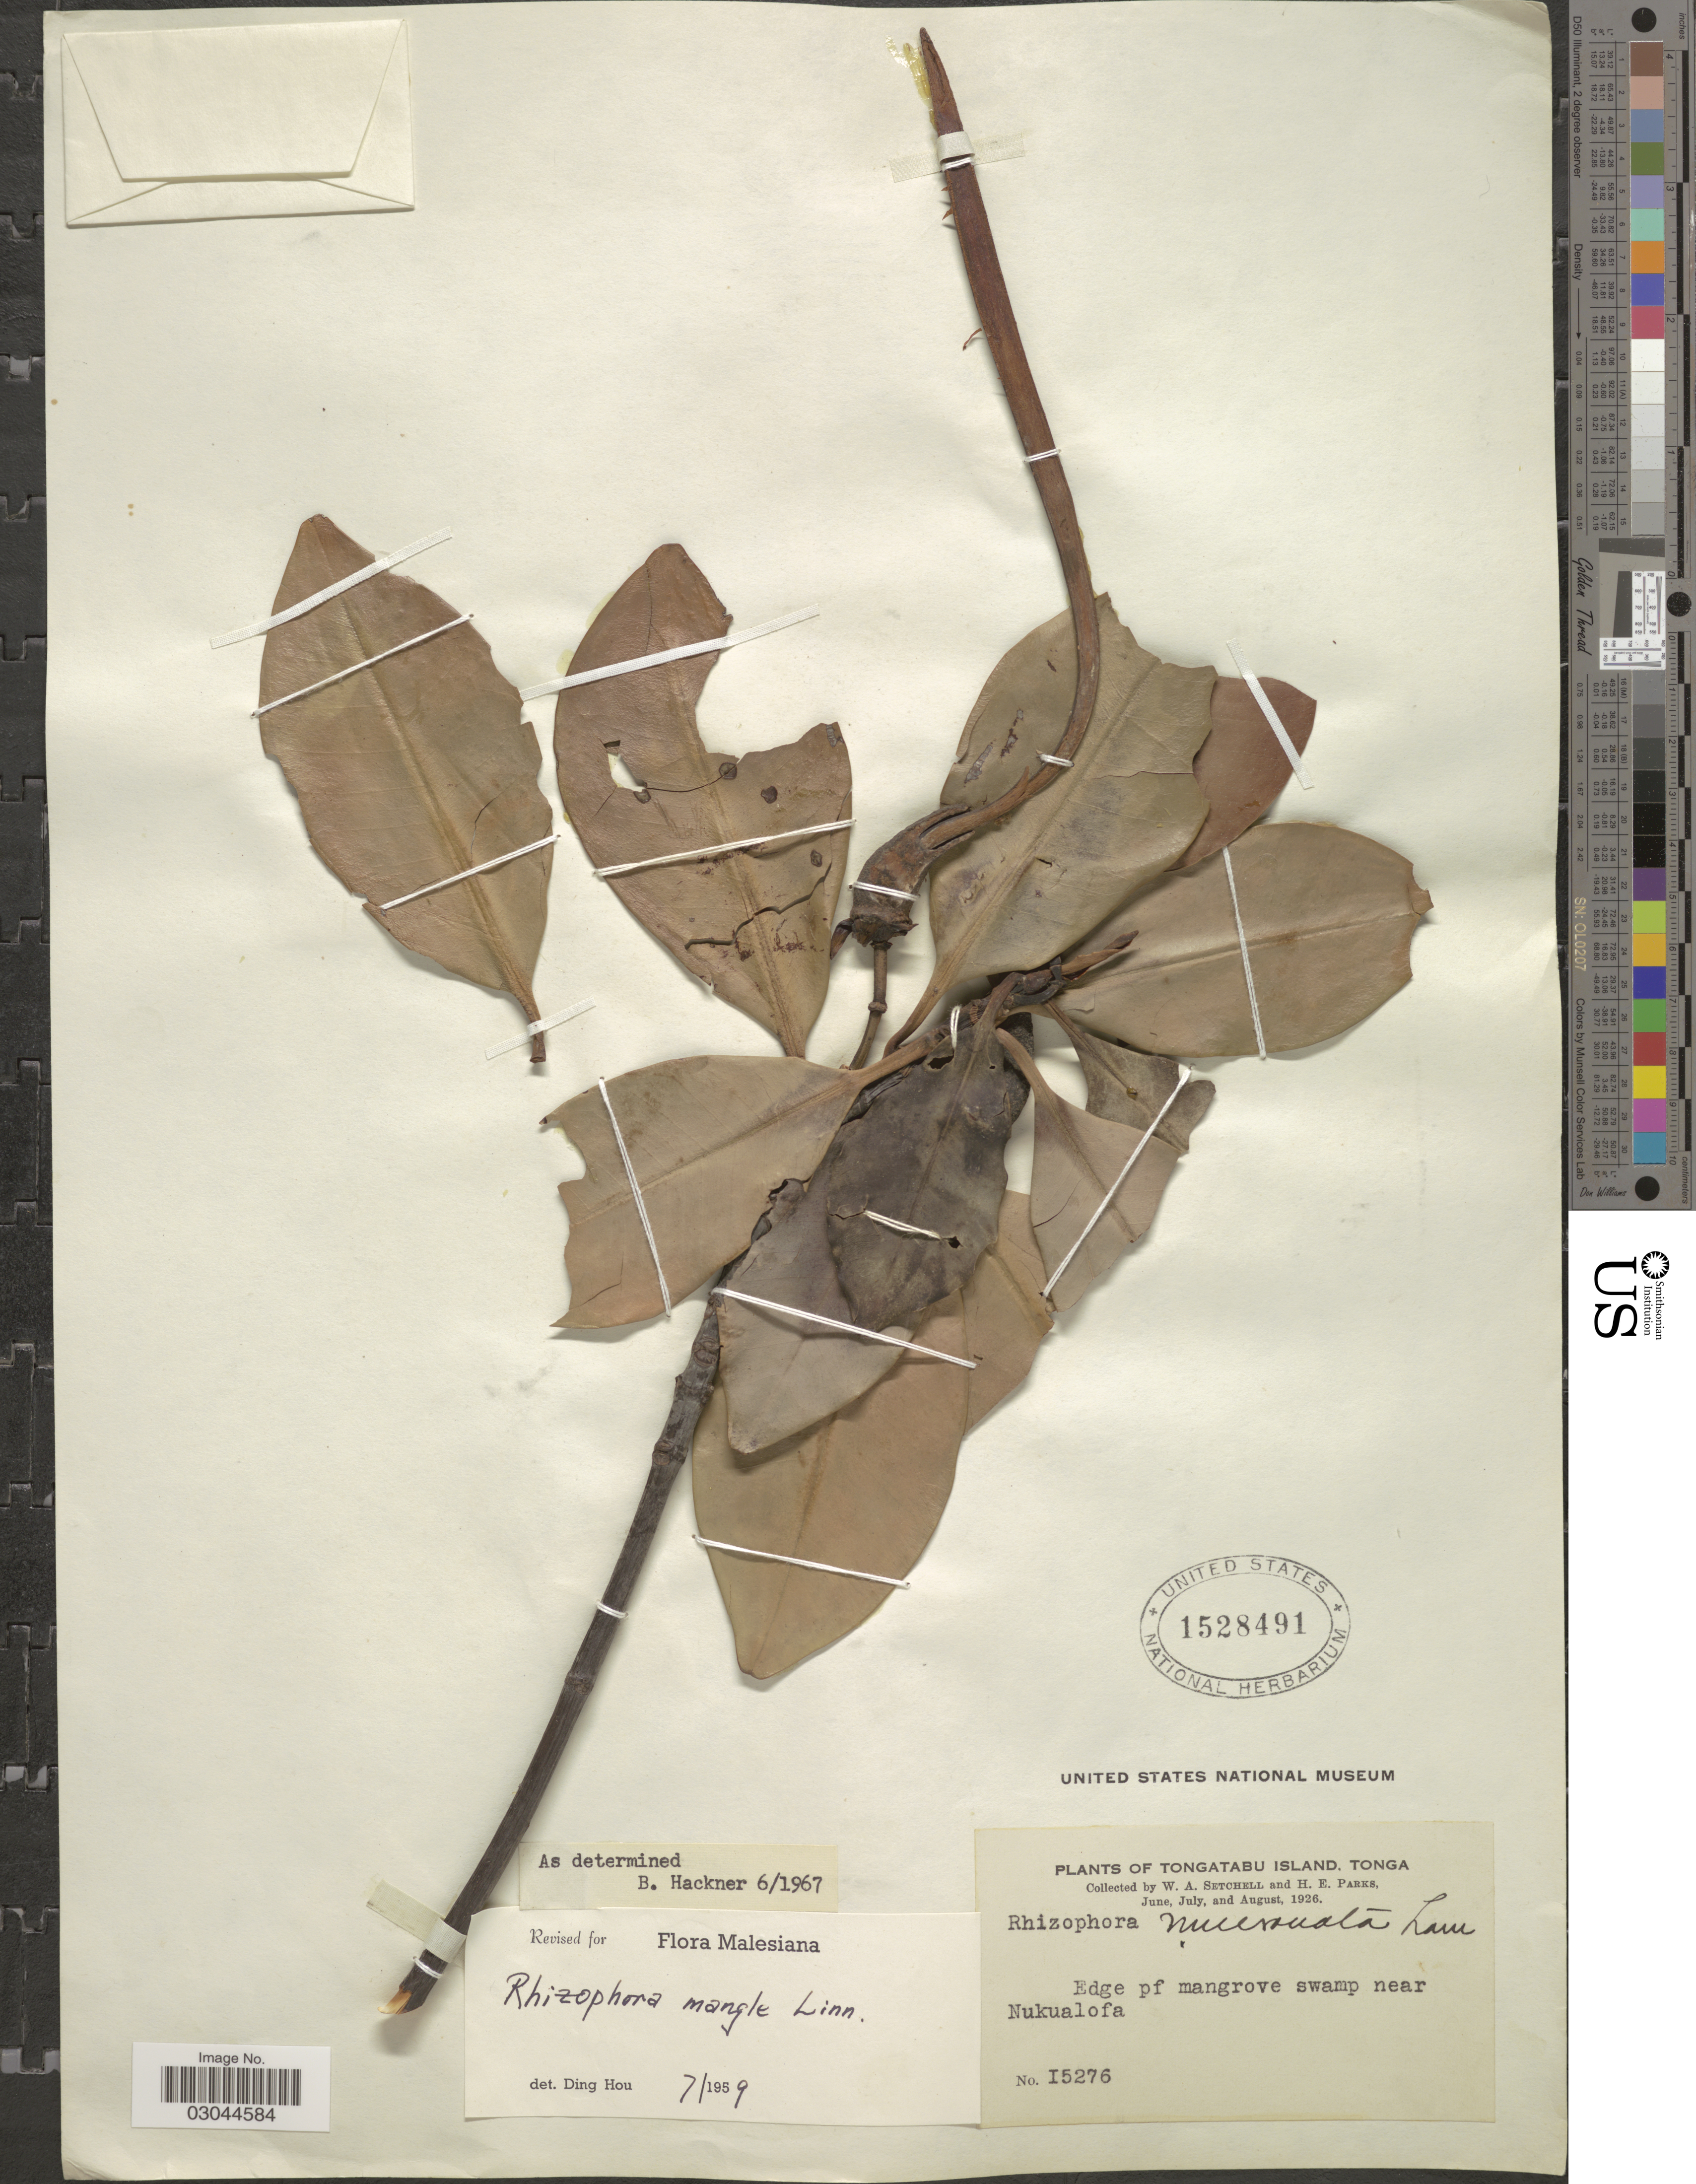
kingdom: Plantae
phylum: Tracheophyta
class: Magnoliopsida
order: Malpighiales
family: Rhizophoraceae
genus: Rhizophora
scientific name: Rhizophora mangle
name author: L.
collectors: W. Setchell & H. E. Parks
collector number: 15276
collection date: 1926-06/1926-08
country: Tonga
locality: Tongatabu Island. Edge of mangrove swamp near Nukuolofa.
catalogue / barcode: US 1528491